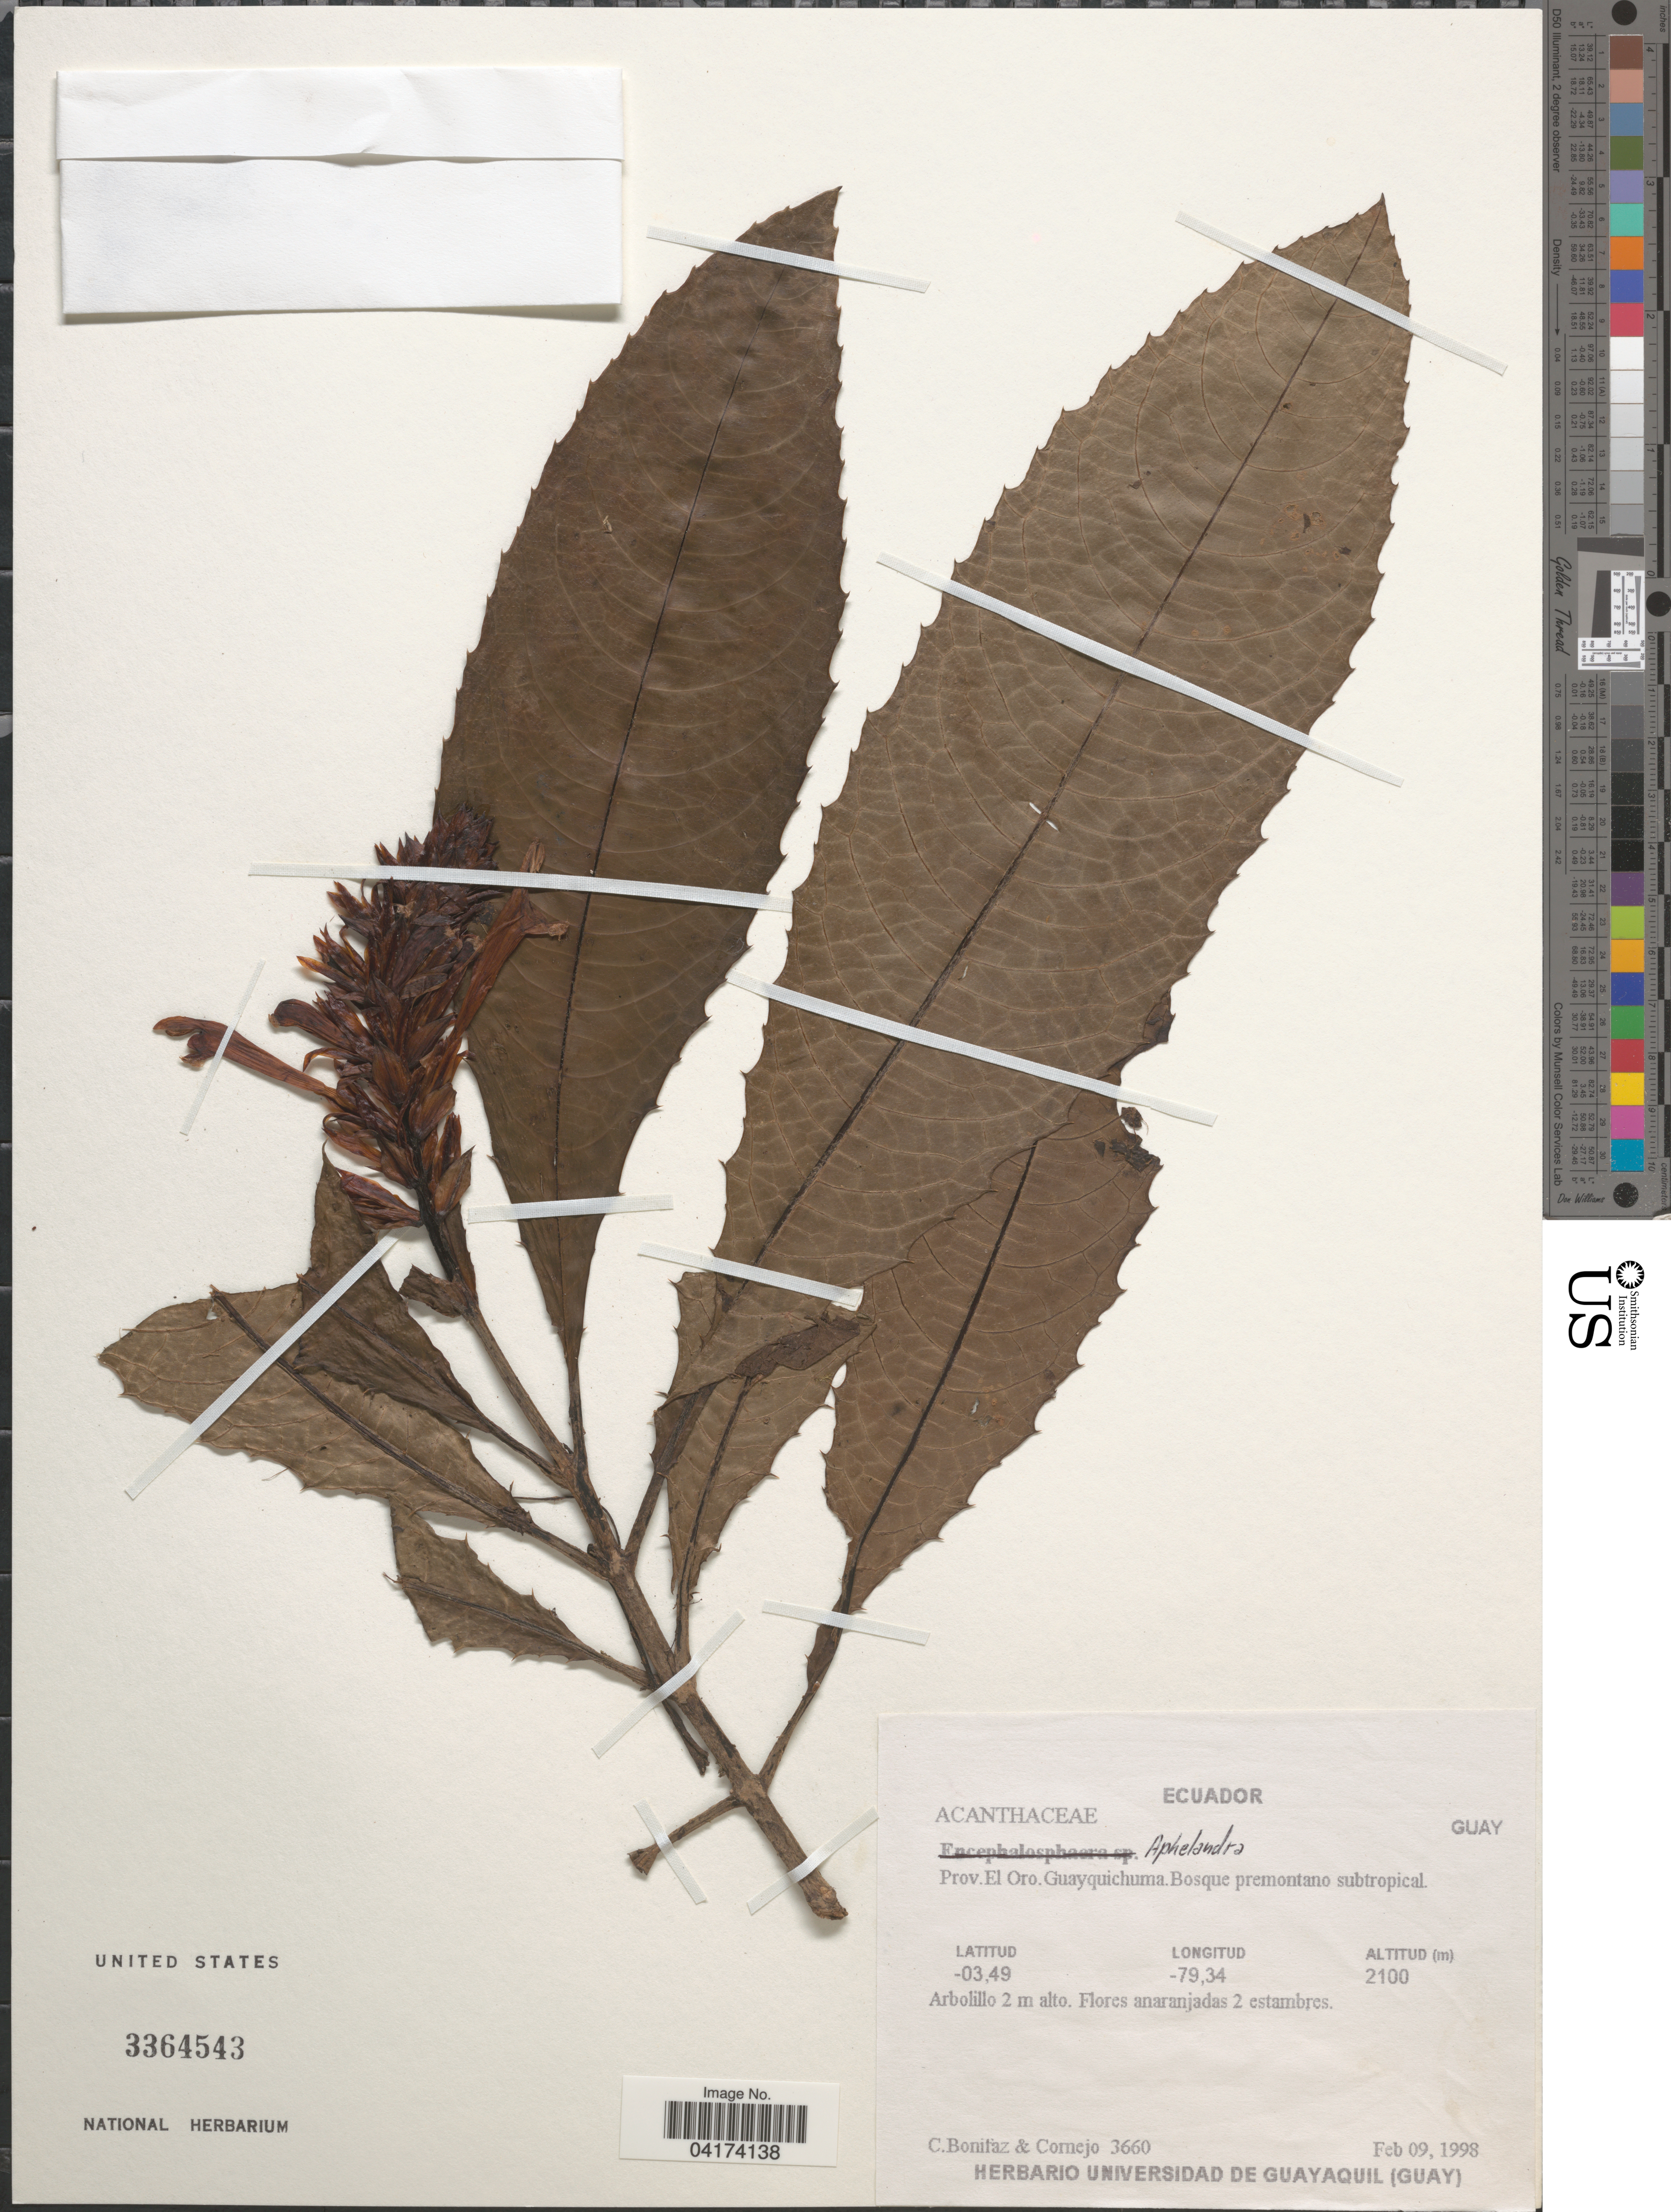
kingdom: Plantae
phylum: Tracheophyta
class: Magnoliopsida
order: Lamiales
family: Acanthaceae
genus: Aphelandra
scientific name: Aphelandra sp.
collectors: C. Bonitáz & Cornejo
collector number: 3660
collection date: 1998-02-09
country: Ecuador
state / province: El Oro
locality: Guayquichuma. Guay.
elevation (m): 2100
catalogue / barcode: US 3364543